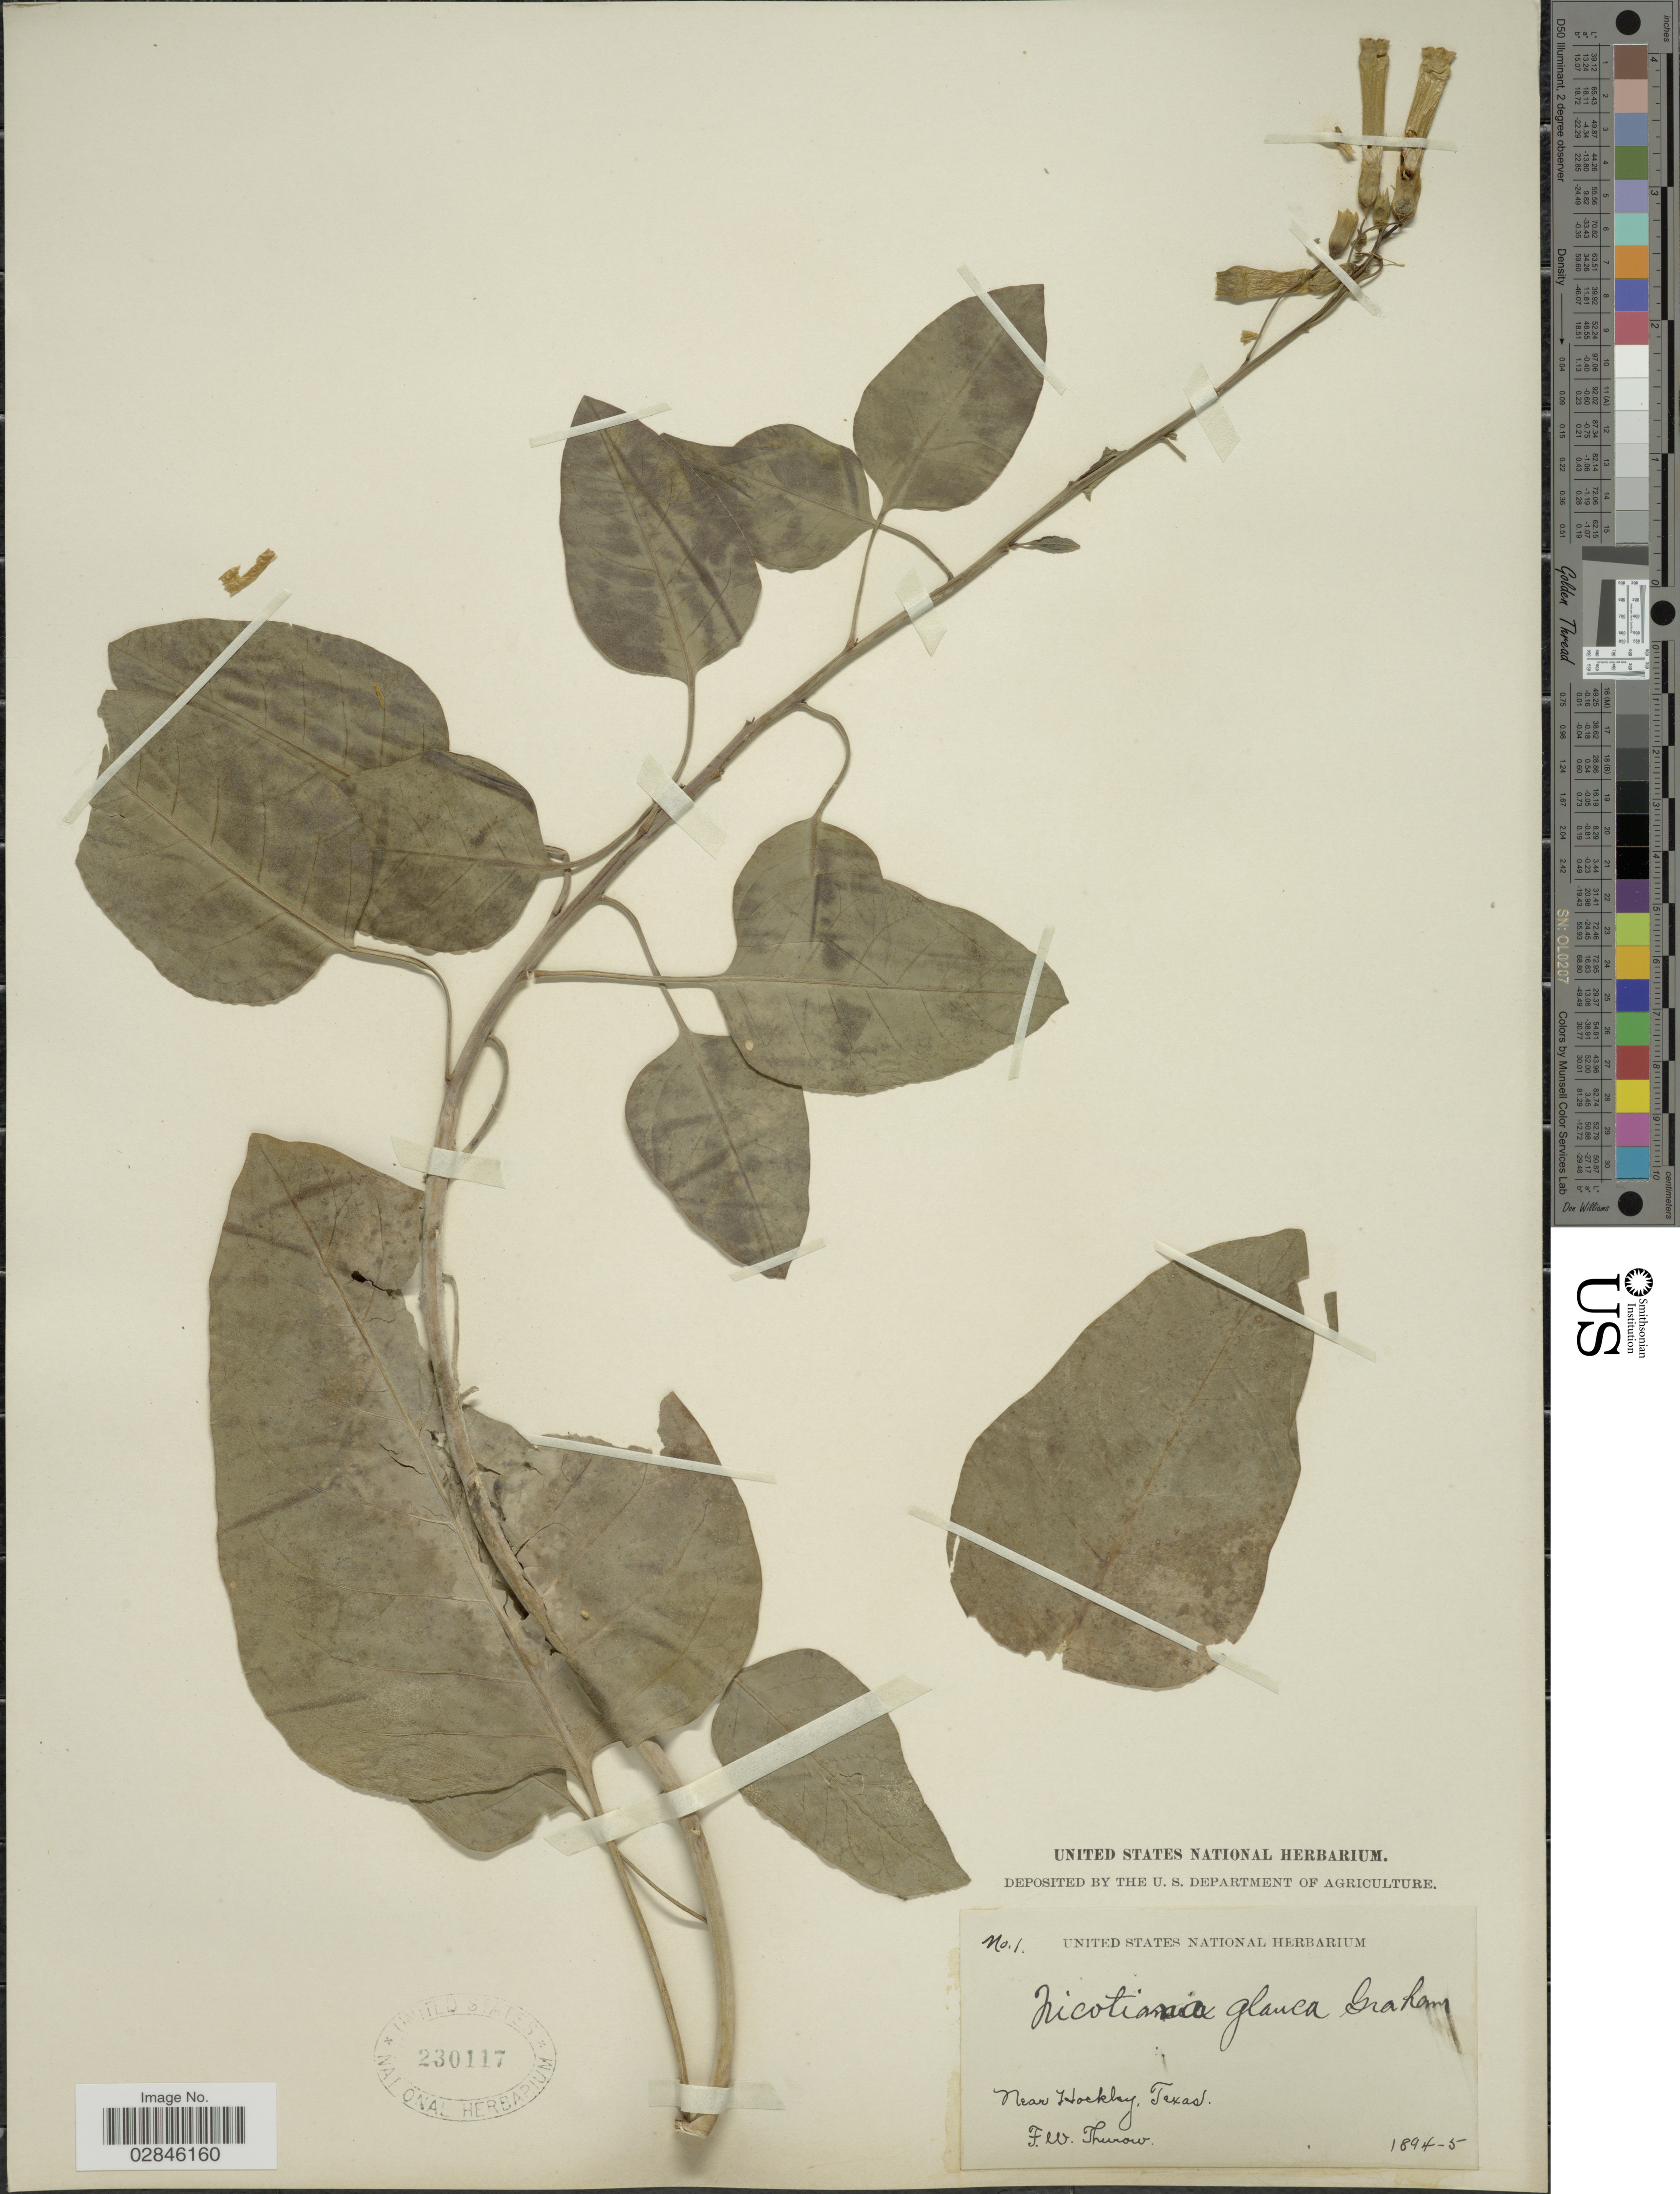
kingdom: Plantae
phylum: Tracheophyta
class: Magnoliopsida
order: Solanales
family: Solanaceae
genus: Nicotiana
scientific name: Nicotiana glauca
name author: Graham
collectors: F. W. Thurow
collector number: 1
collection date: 1894/1895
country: United States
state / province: Texas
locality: Near Hockley.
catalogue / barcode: US 230117